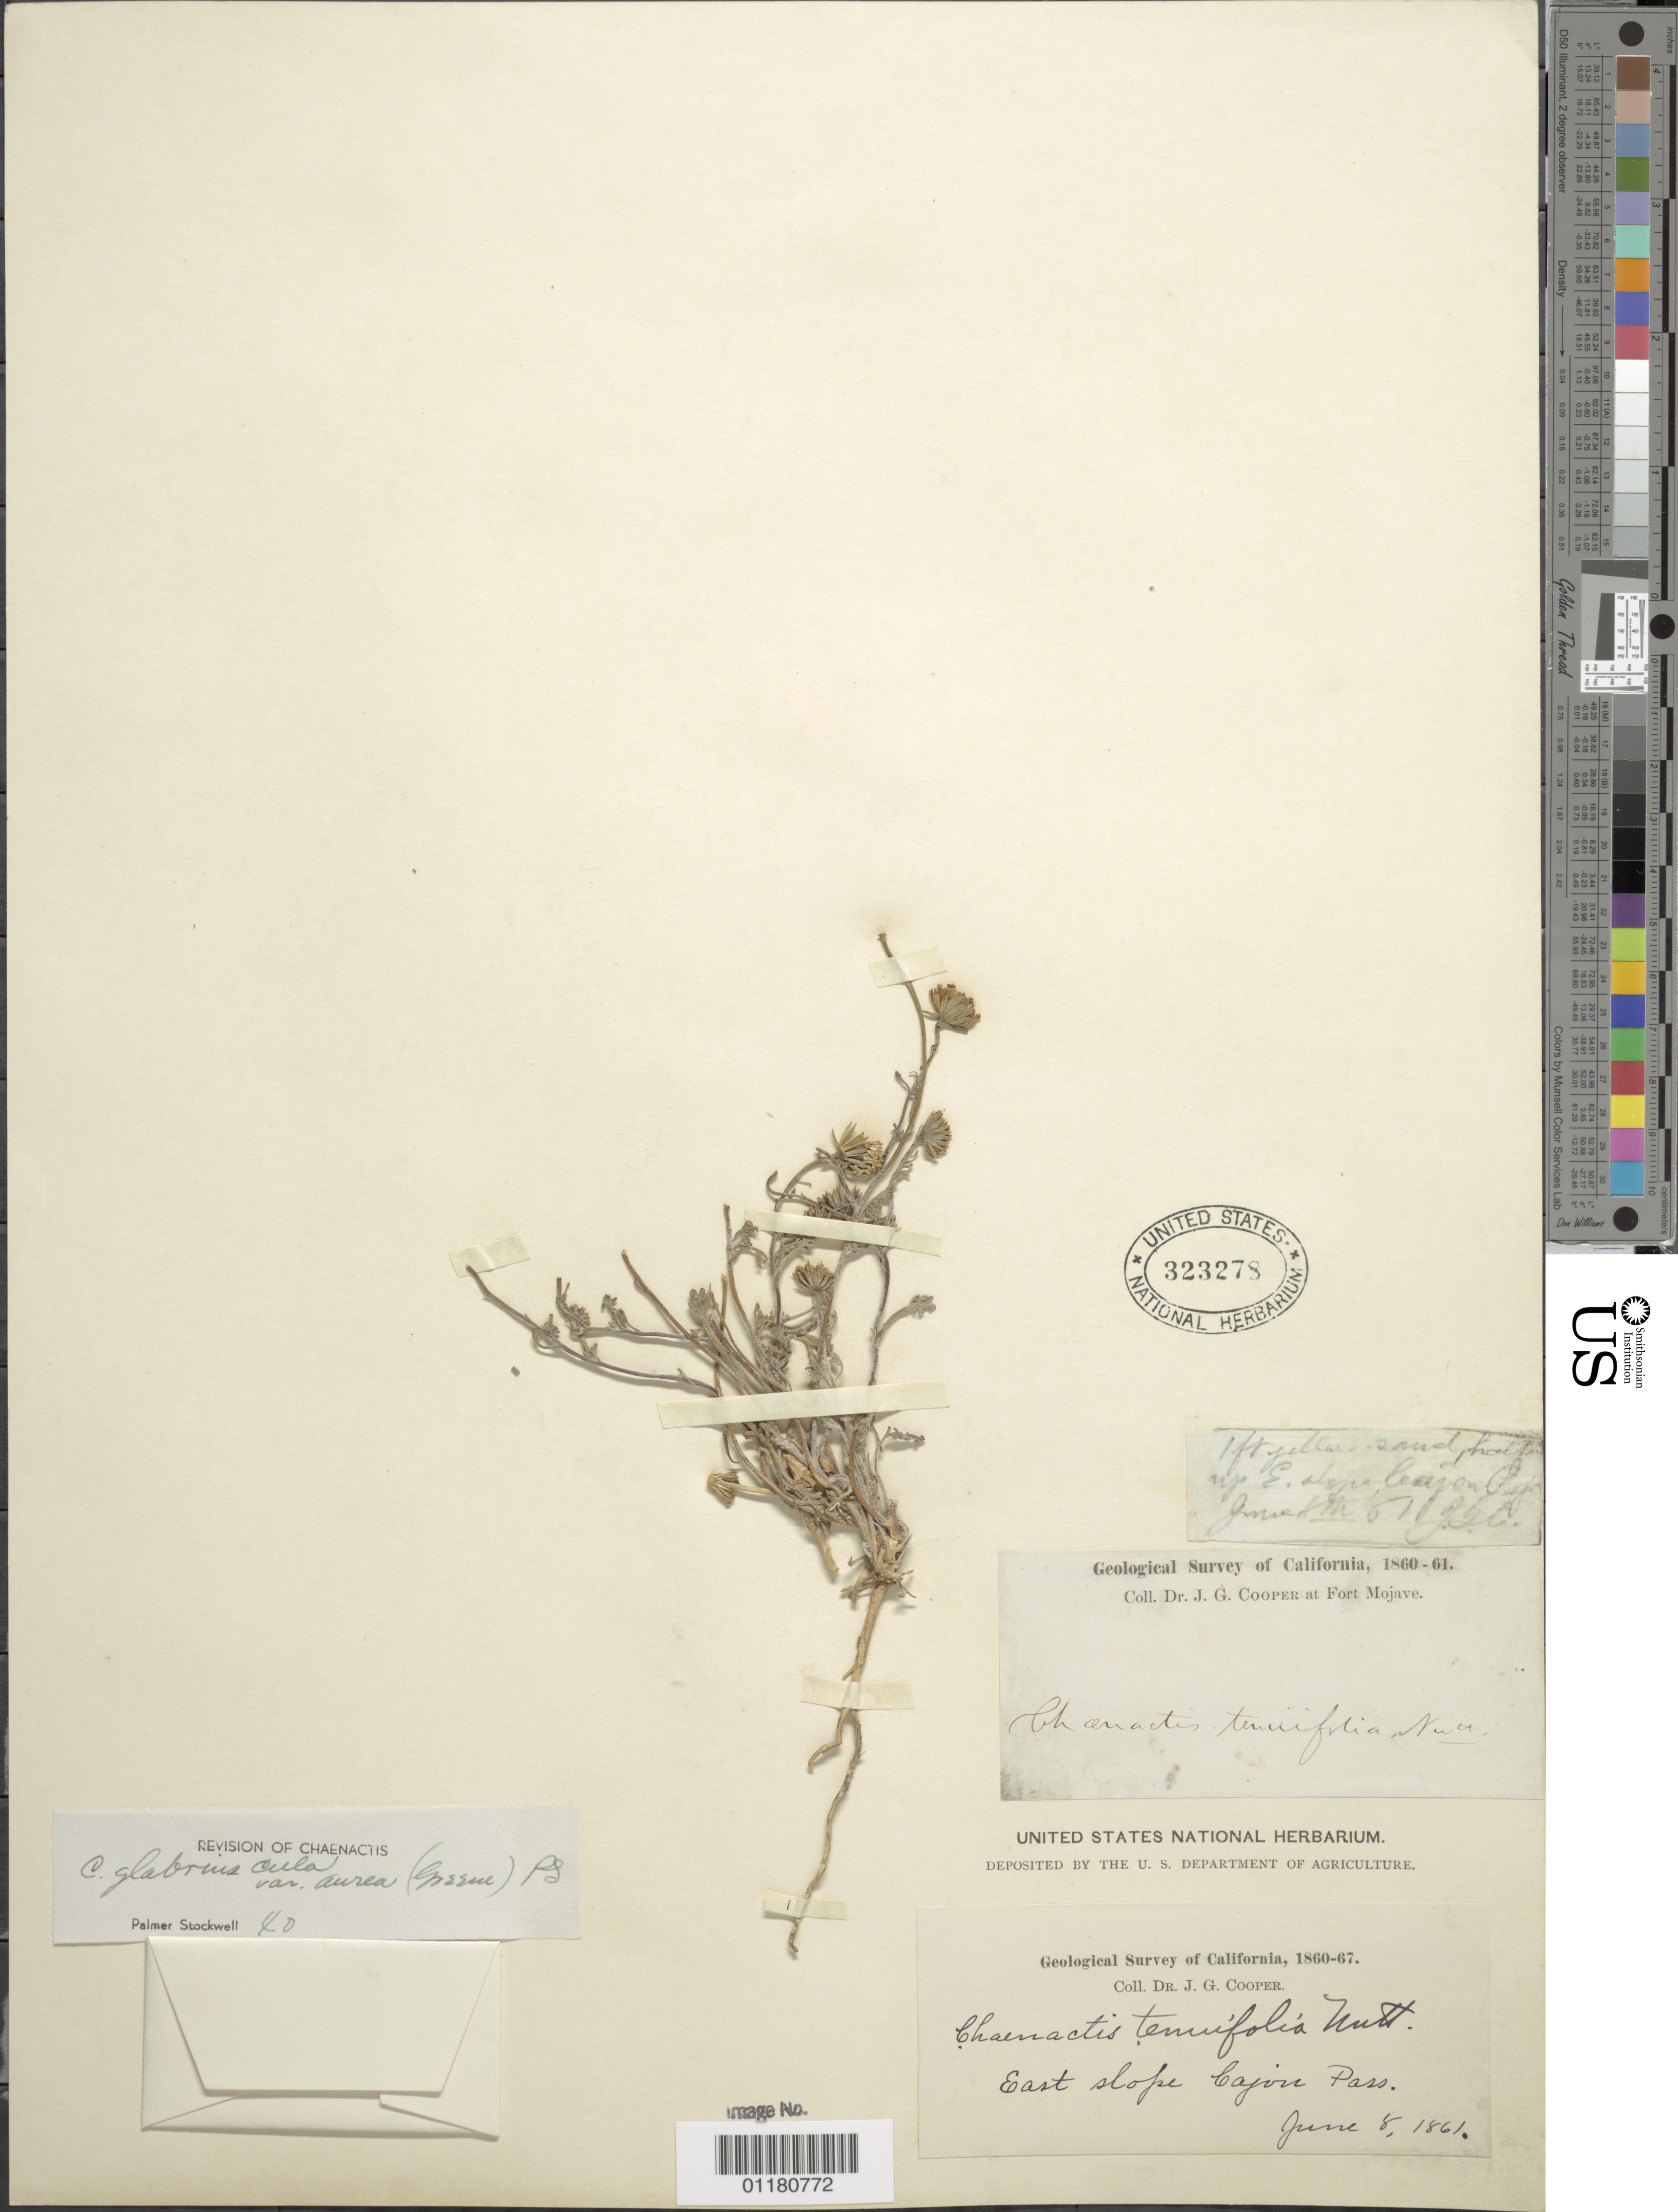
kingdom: Plantae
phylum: Tracheophyta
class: Magnoliopsida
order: Asterales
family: Asteraceae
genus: Chaenactis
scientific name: Chaenactis glabriuscula var. aurea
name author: (Greene ex Rydb.) Stockw.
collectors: J. G. Cooper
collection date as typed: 8 Jun 1861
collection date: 1861-06-08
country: United States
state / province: California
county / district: San Bernardino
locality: east slope of Cajon Pass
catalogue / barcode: US 323278